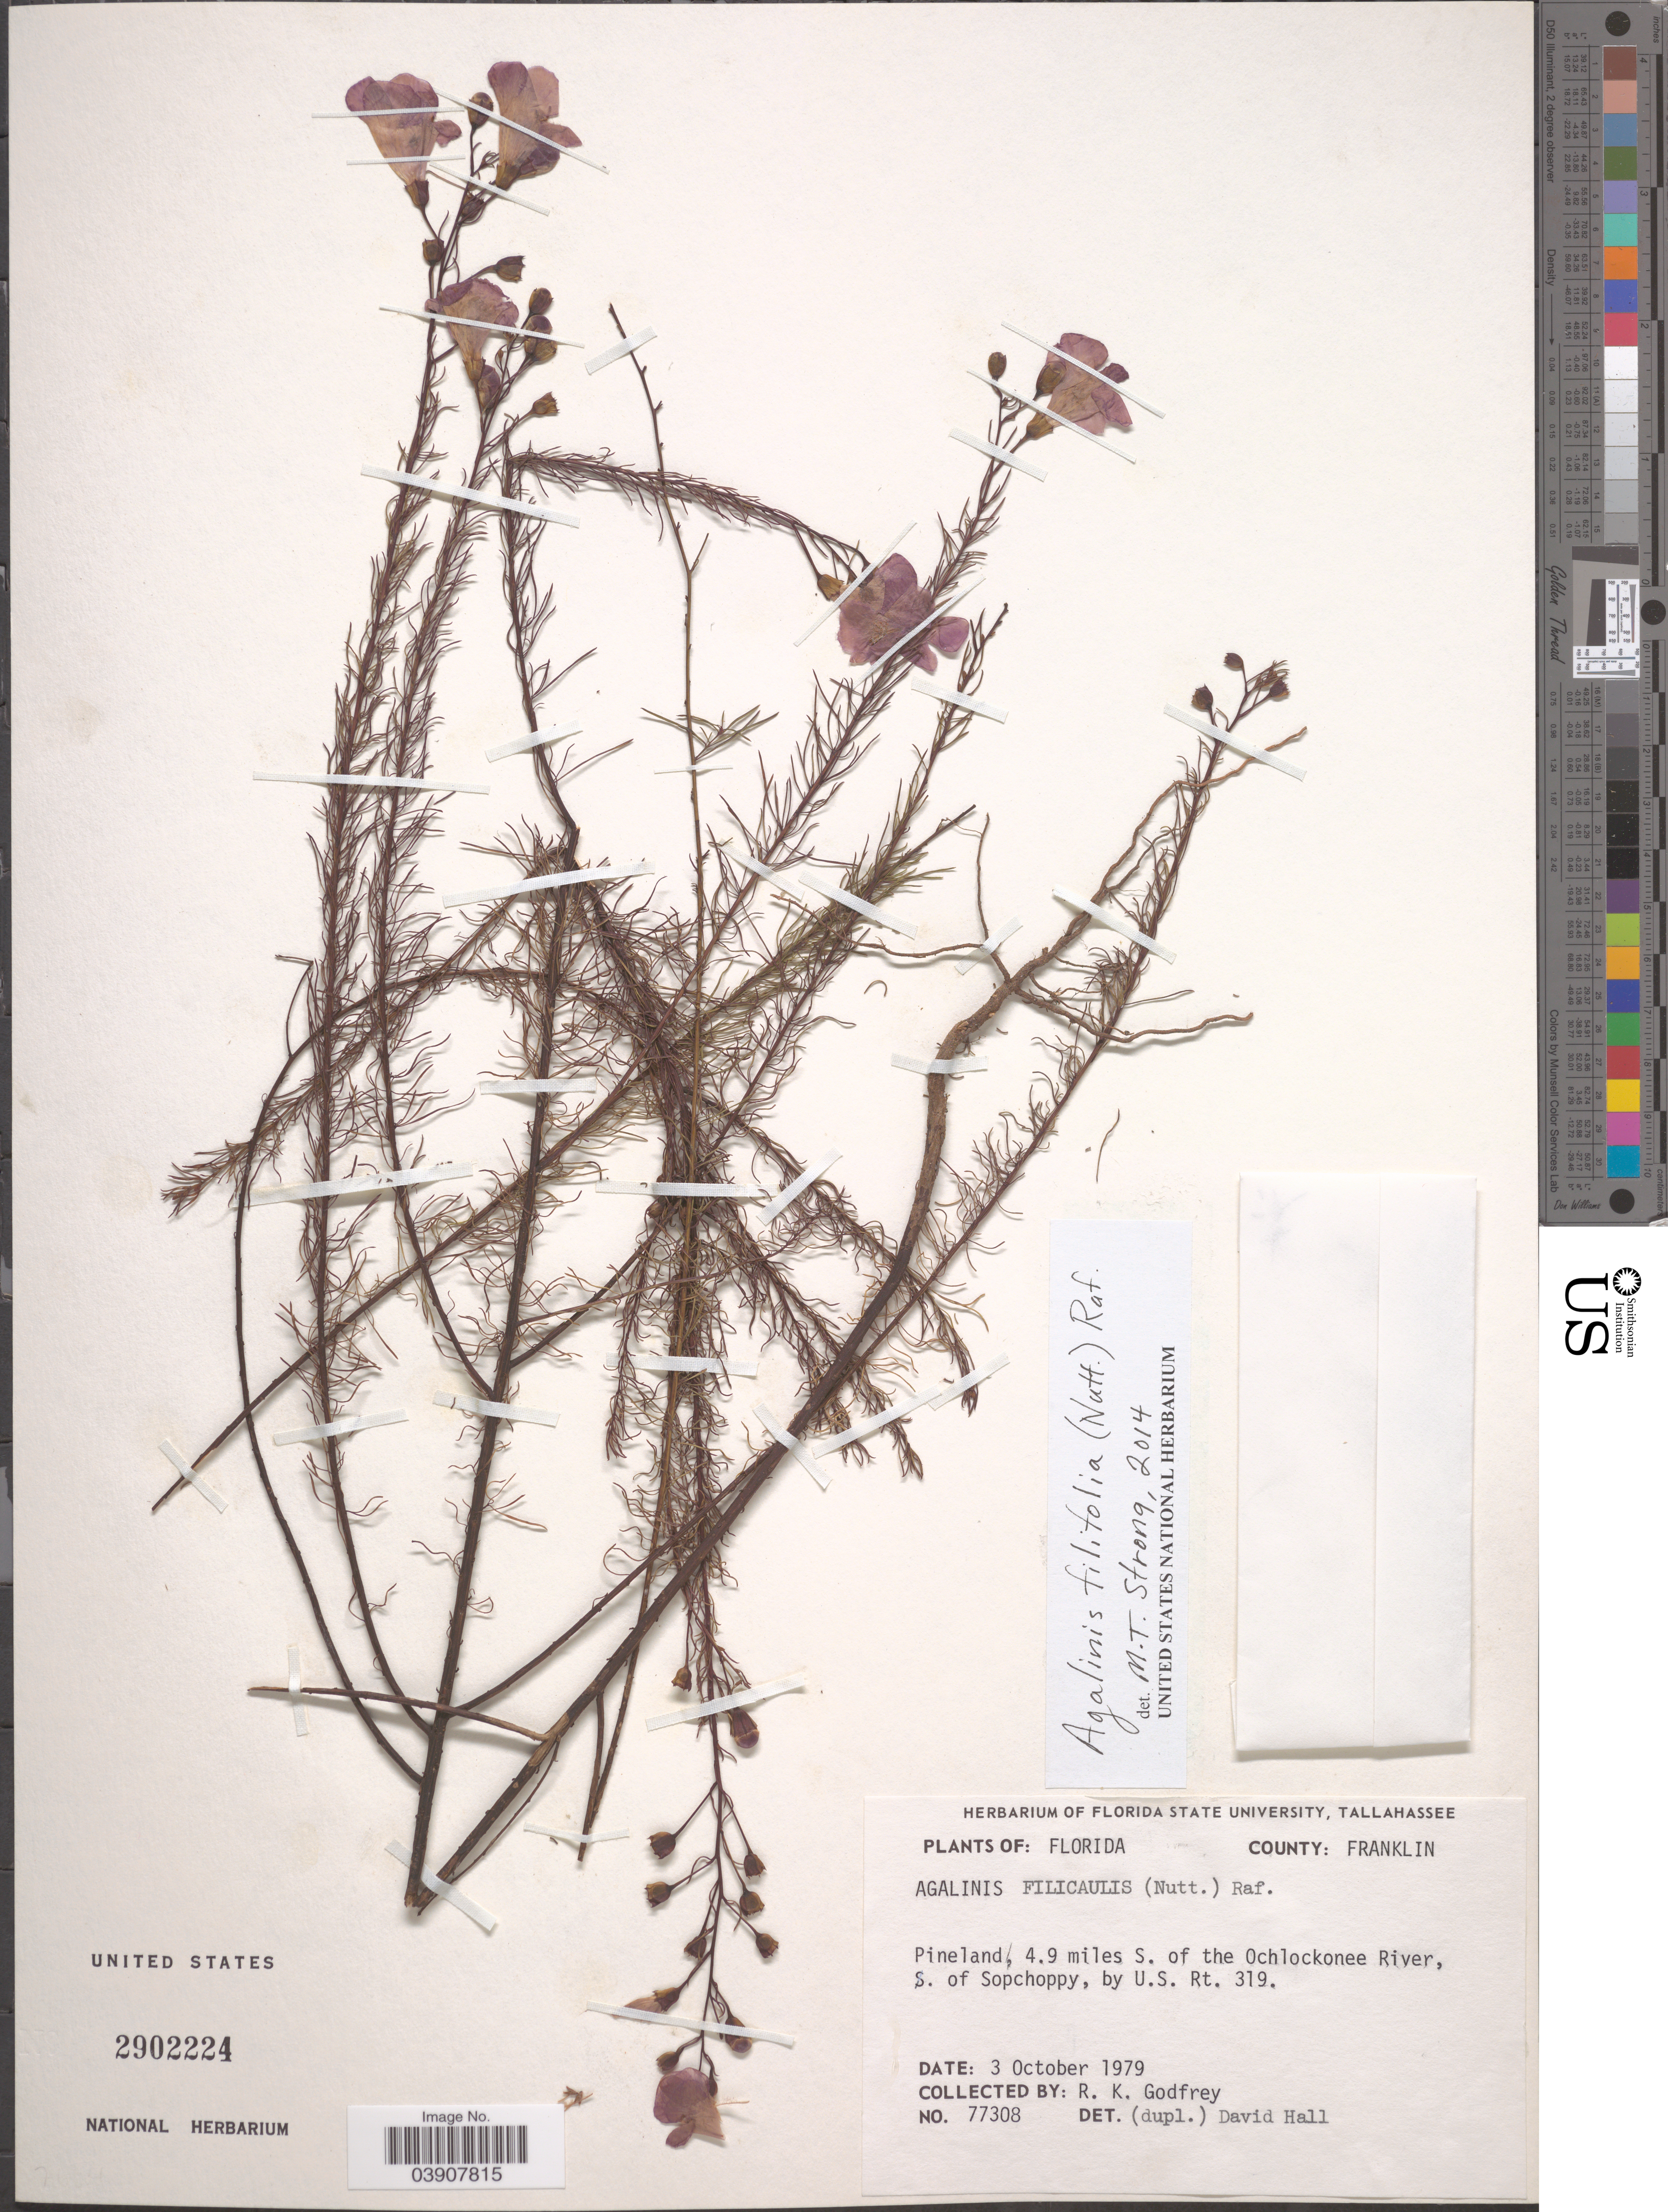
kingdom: Plantae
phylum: Tracheophyta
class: Magnoliopsida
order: Lamiales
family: Orobanchaceae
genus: Agalinis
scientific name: Agalinis filifolia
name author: Raf.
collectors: R. K. Godfrey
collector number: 77308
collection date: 1979-10-03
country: United States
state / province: Florida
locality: County: Franklin. Pineland, 4.9 miles S. of the Ochlockonee River, S. of Sopchoppy, by U. S. Rt. 319.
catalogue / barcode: US 2902224